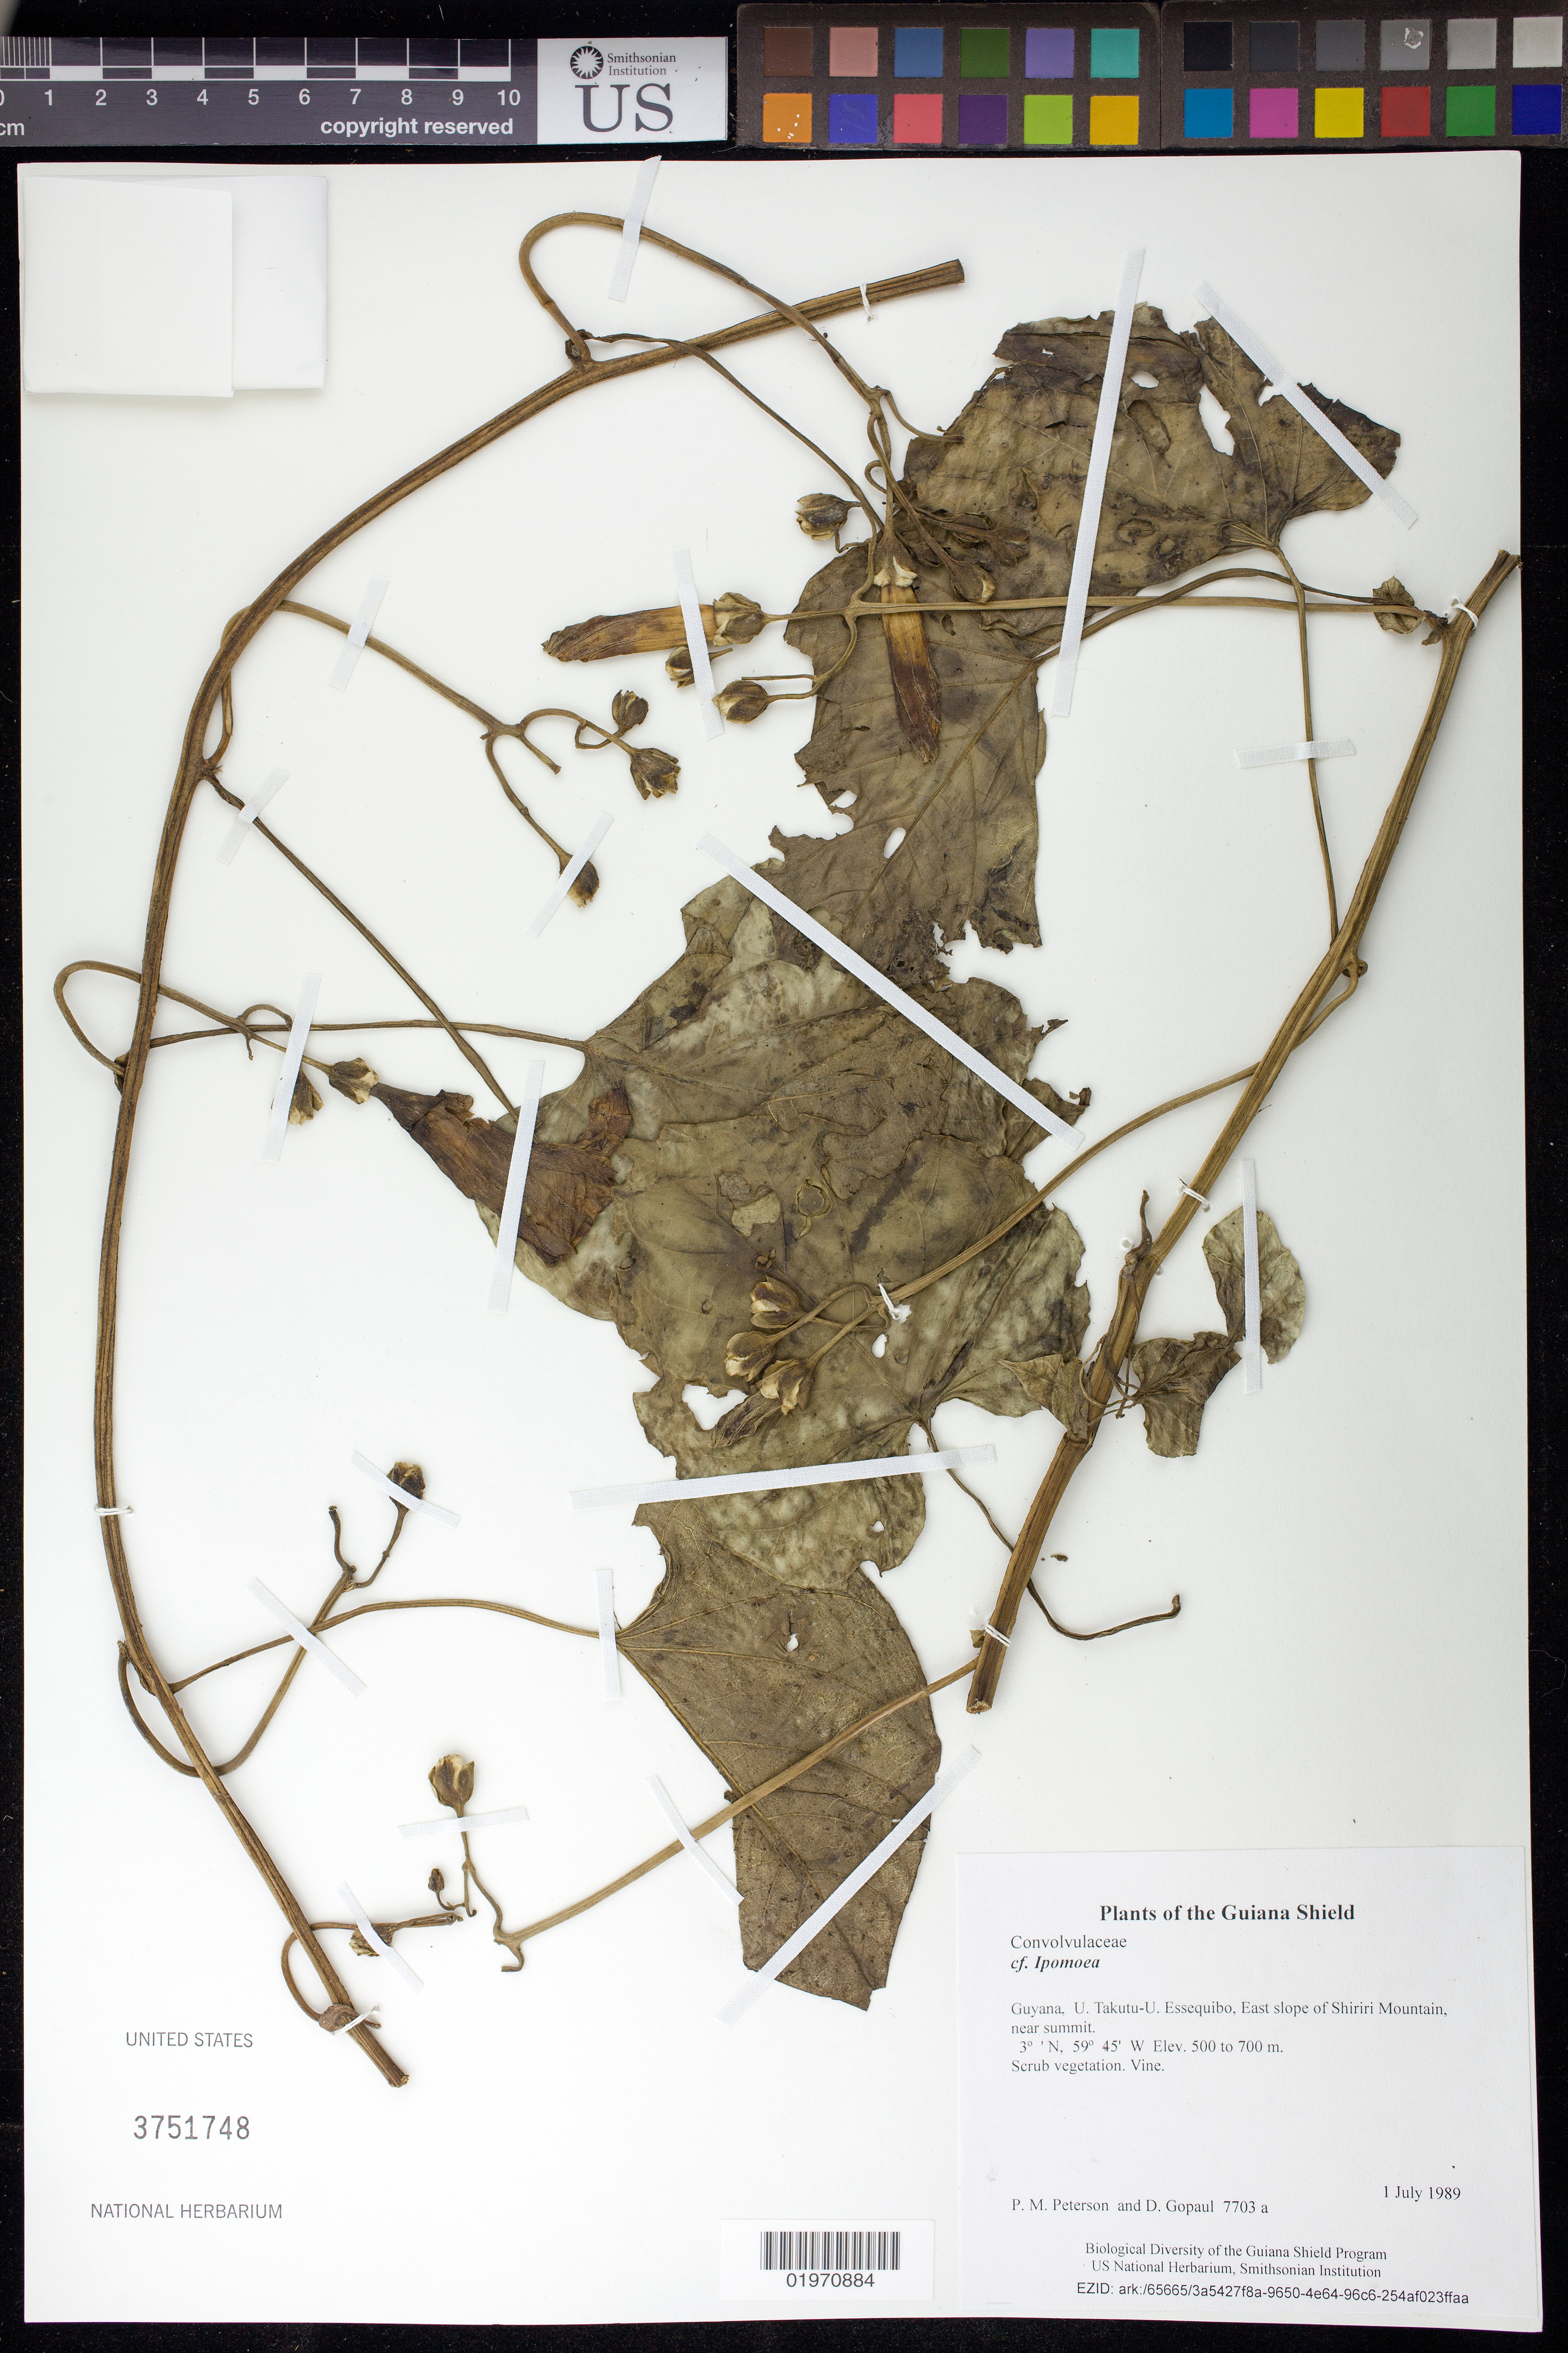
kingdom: Plantae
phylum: Tracheophyta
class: Magnoliopsida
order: Solanales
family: Convolvulaceae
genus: Ipomoea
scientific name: Ipomoea sp.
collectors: P. M. Peterson & D. Gopaul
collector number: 7703 a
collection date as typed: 1 July 1989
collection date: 1989-07-01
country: Guyana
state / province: U. Takutu-U. Essequibo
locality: East slope of Shiriri Mountain, near summit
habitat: Scrub vegetation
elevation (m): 500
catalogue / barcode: US 3751718